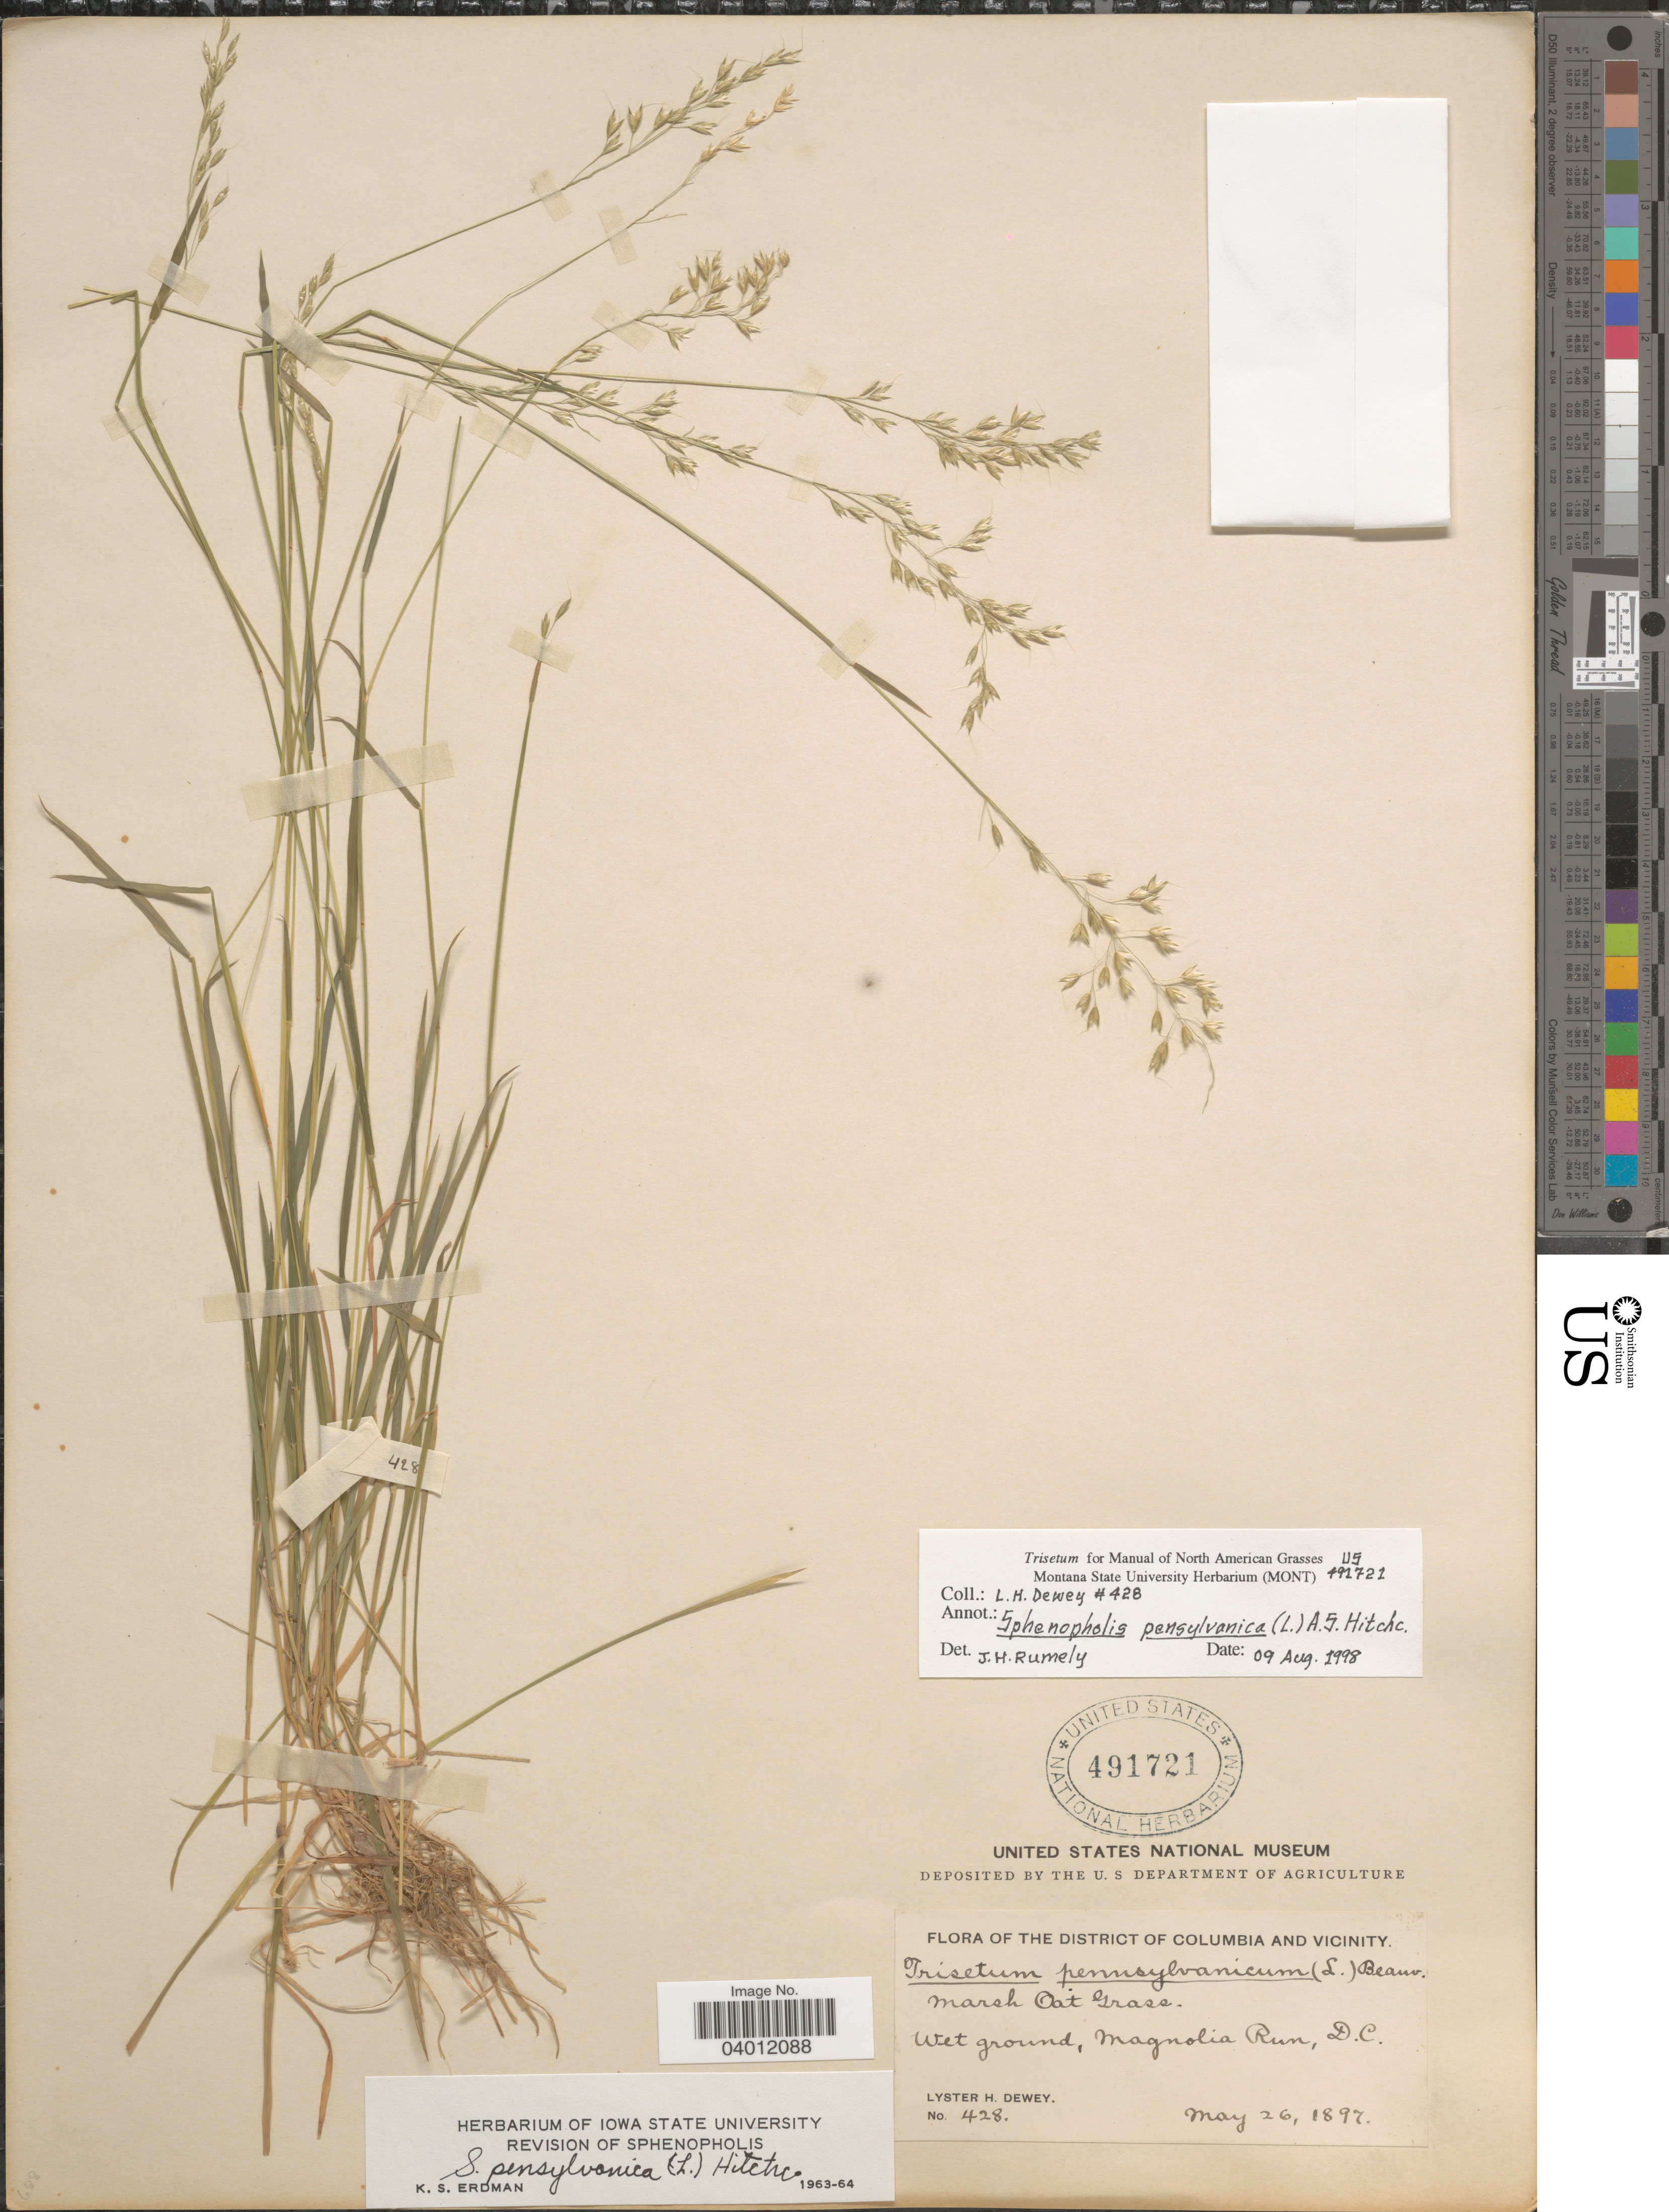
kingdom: Plantae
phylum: Tracheophyta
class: Liliopsida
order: Poales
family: Poaceae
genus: Sphenopholis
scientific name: Sphenopholis pensylvanica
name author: (L.) Hitchc.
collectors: L. H. Dewey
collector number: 428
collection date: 1897-05-26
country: United States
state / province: District of Columbia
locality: And Vicinity. Magnolia Run.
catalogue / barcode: US 491721